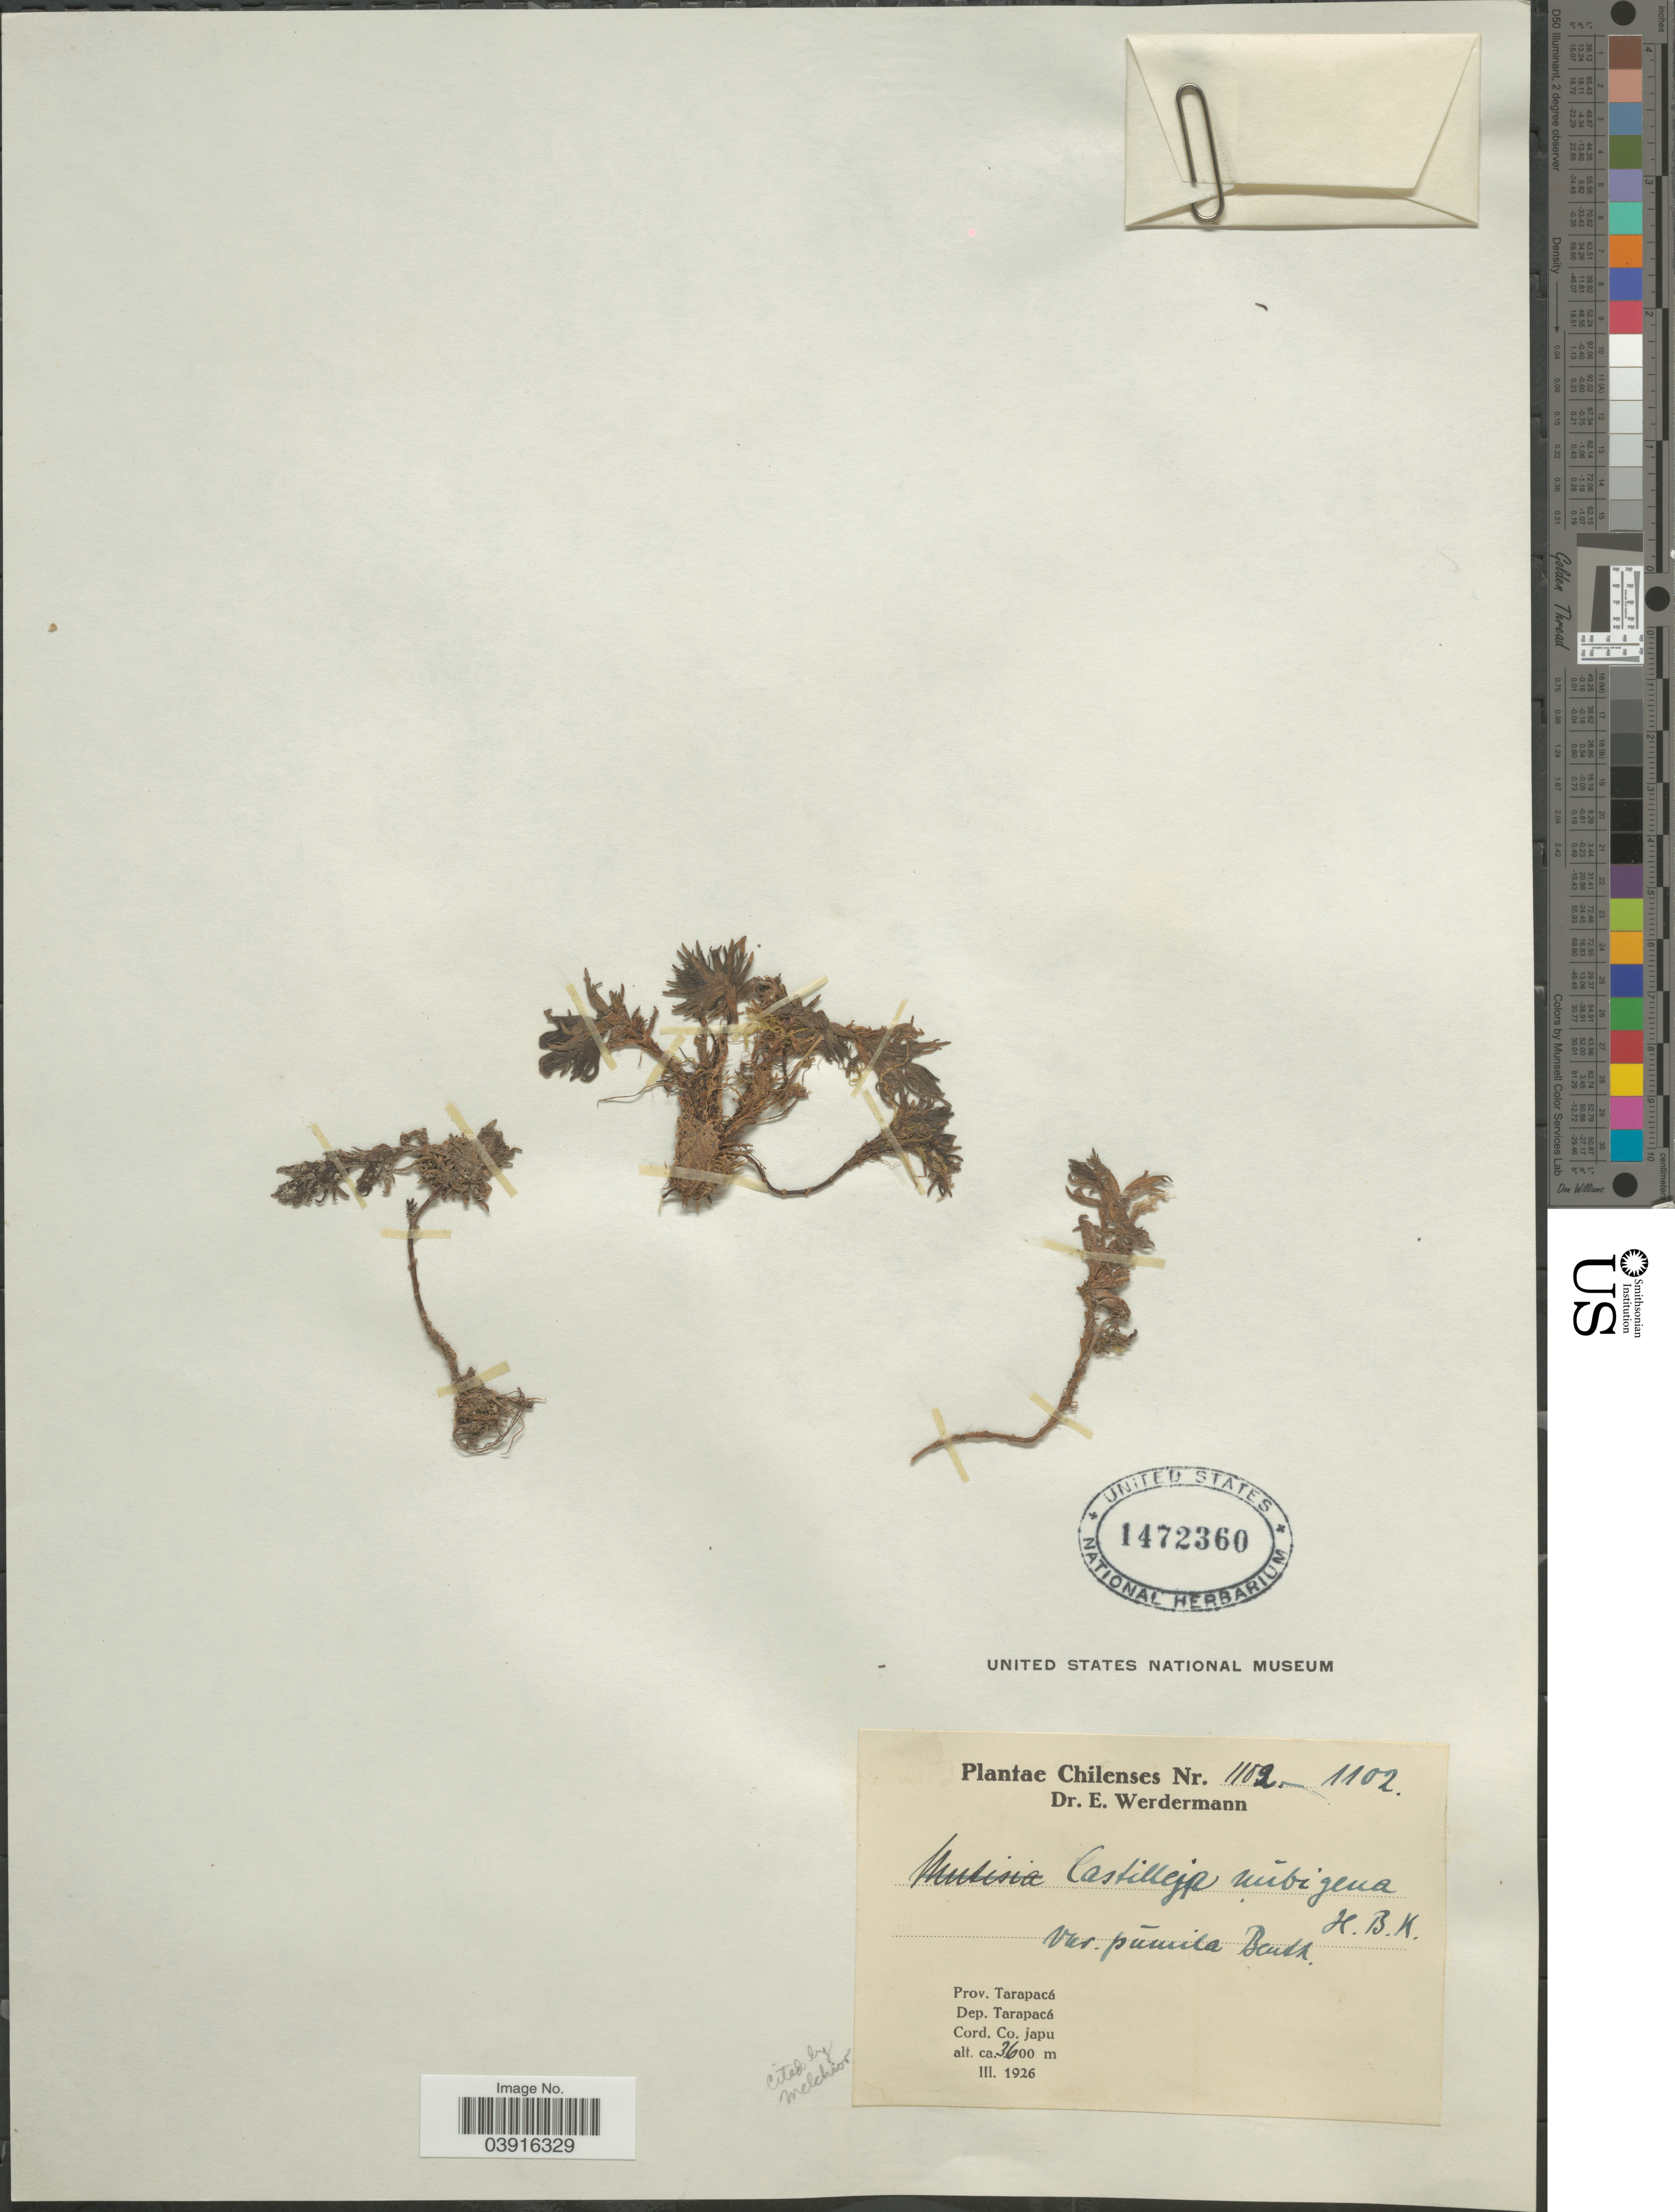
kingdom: Plantae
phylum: Tracheophyta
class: Magnoliopsida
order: Lamiales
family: Orobanchaceae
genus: Castilleja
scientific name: Castilleja pumila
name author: (Benth.) Wedd.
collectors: E. Werdermann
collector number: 1102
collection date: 1926-03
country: Chile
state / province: Tarapacá (I)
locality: Prov. Tarapacá. Dep. Tarapacá. Cord. Co. Japu.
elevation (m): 3600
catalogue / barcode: US 1472360